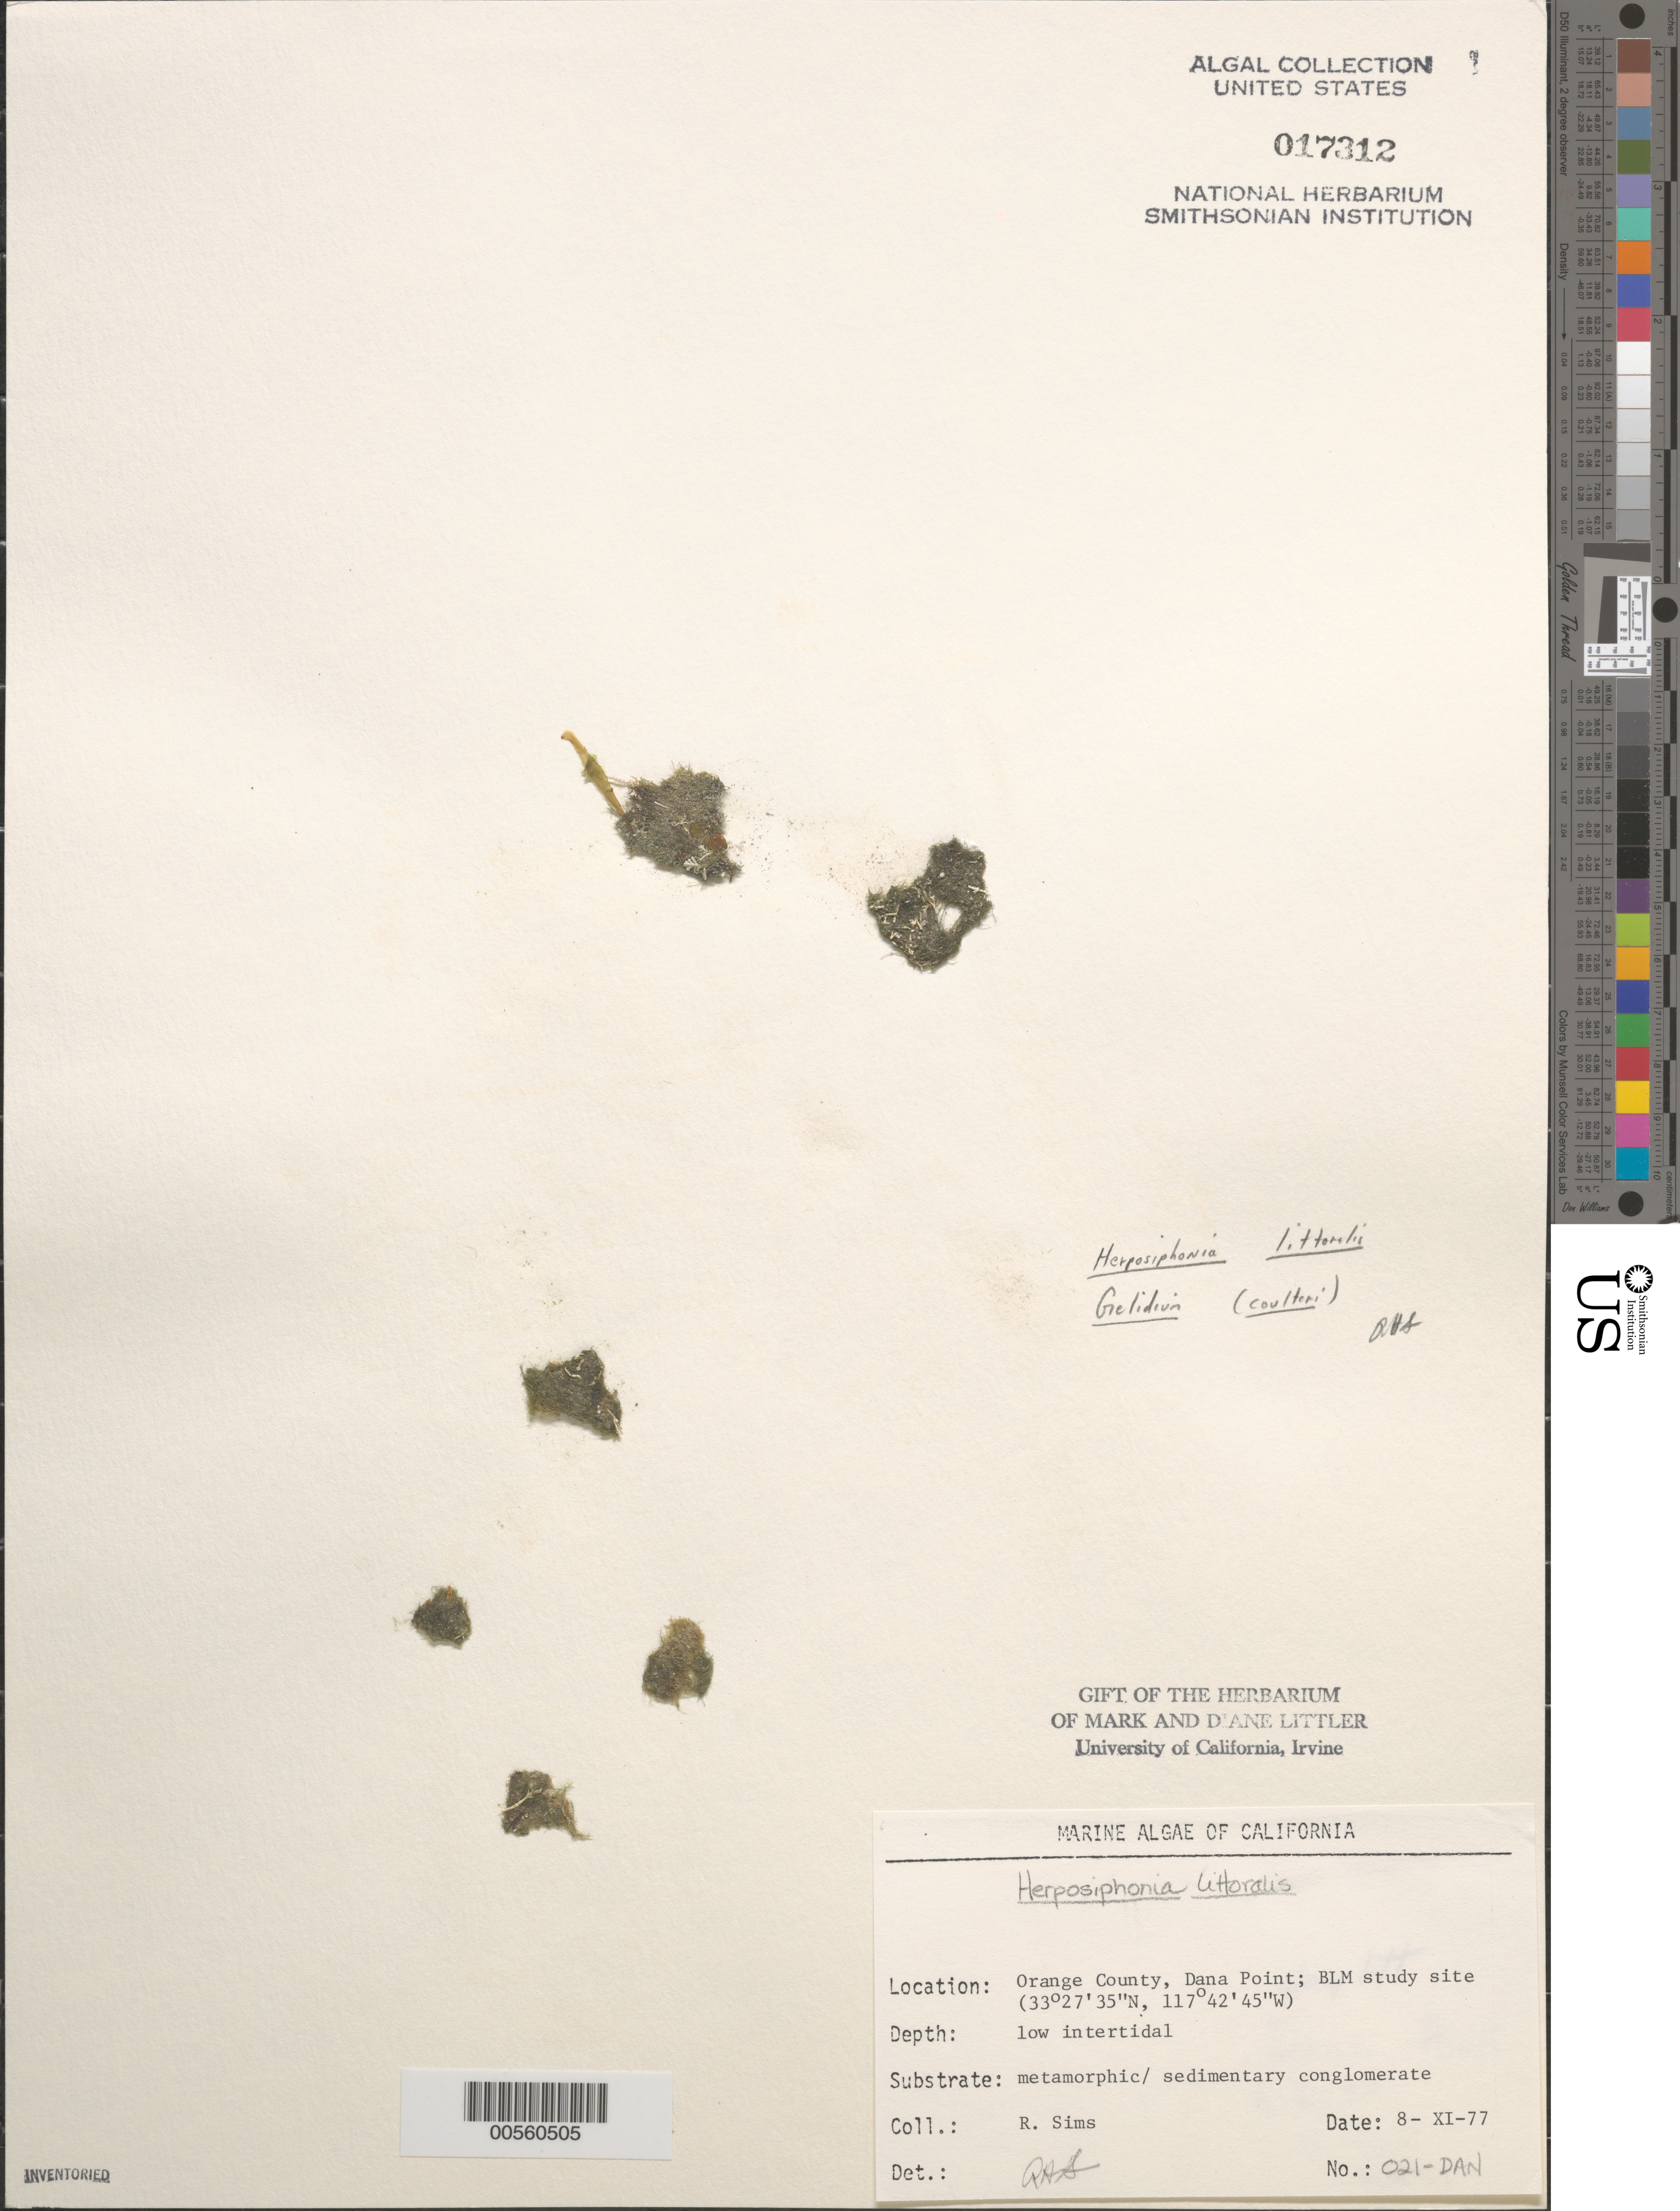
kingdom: Plantae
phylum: Rhodophyta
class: Florideophyceae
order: Ceramiales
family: Rhodomelaceae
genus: Herposiphonia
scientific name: Herposiphonia littoralis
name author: Hollenb.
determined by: Sims, Robert H.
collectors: R. H. Sims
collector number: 021-dan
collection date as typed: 08 Nov 1977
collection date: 1977-11-08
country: United States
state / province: California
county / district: Orange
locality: Dana Point, 1 km north of marina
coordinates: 33 27'35"N, 117 42'45"W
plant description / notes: BLM-SOCALBIGHT Rocky Intertidal Survey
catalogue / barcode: US 17312